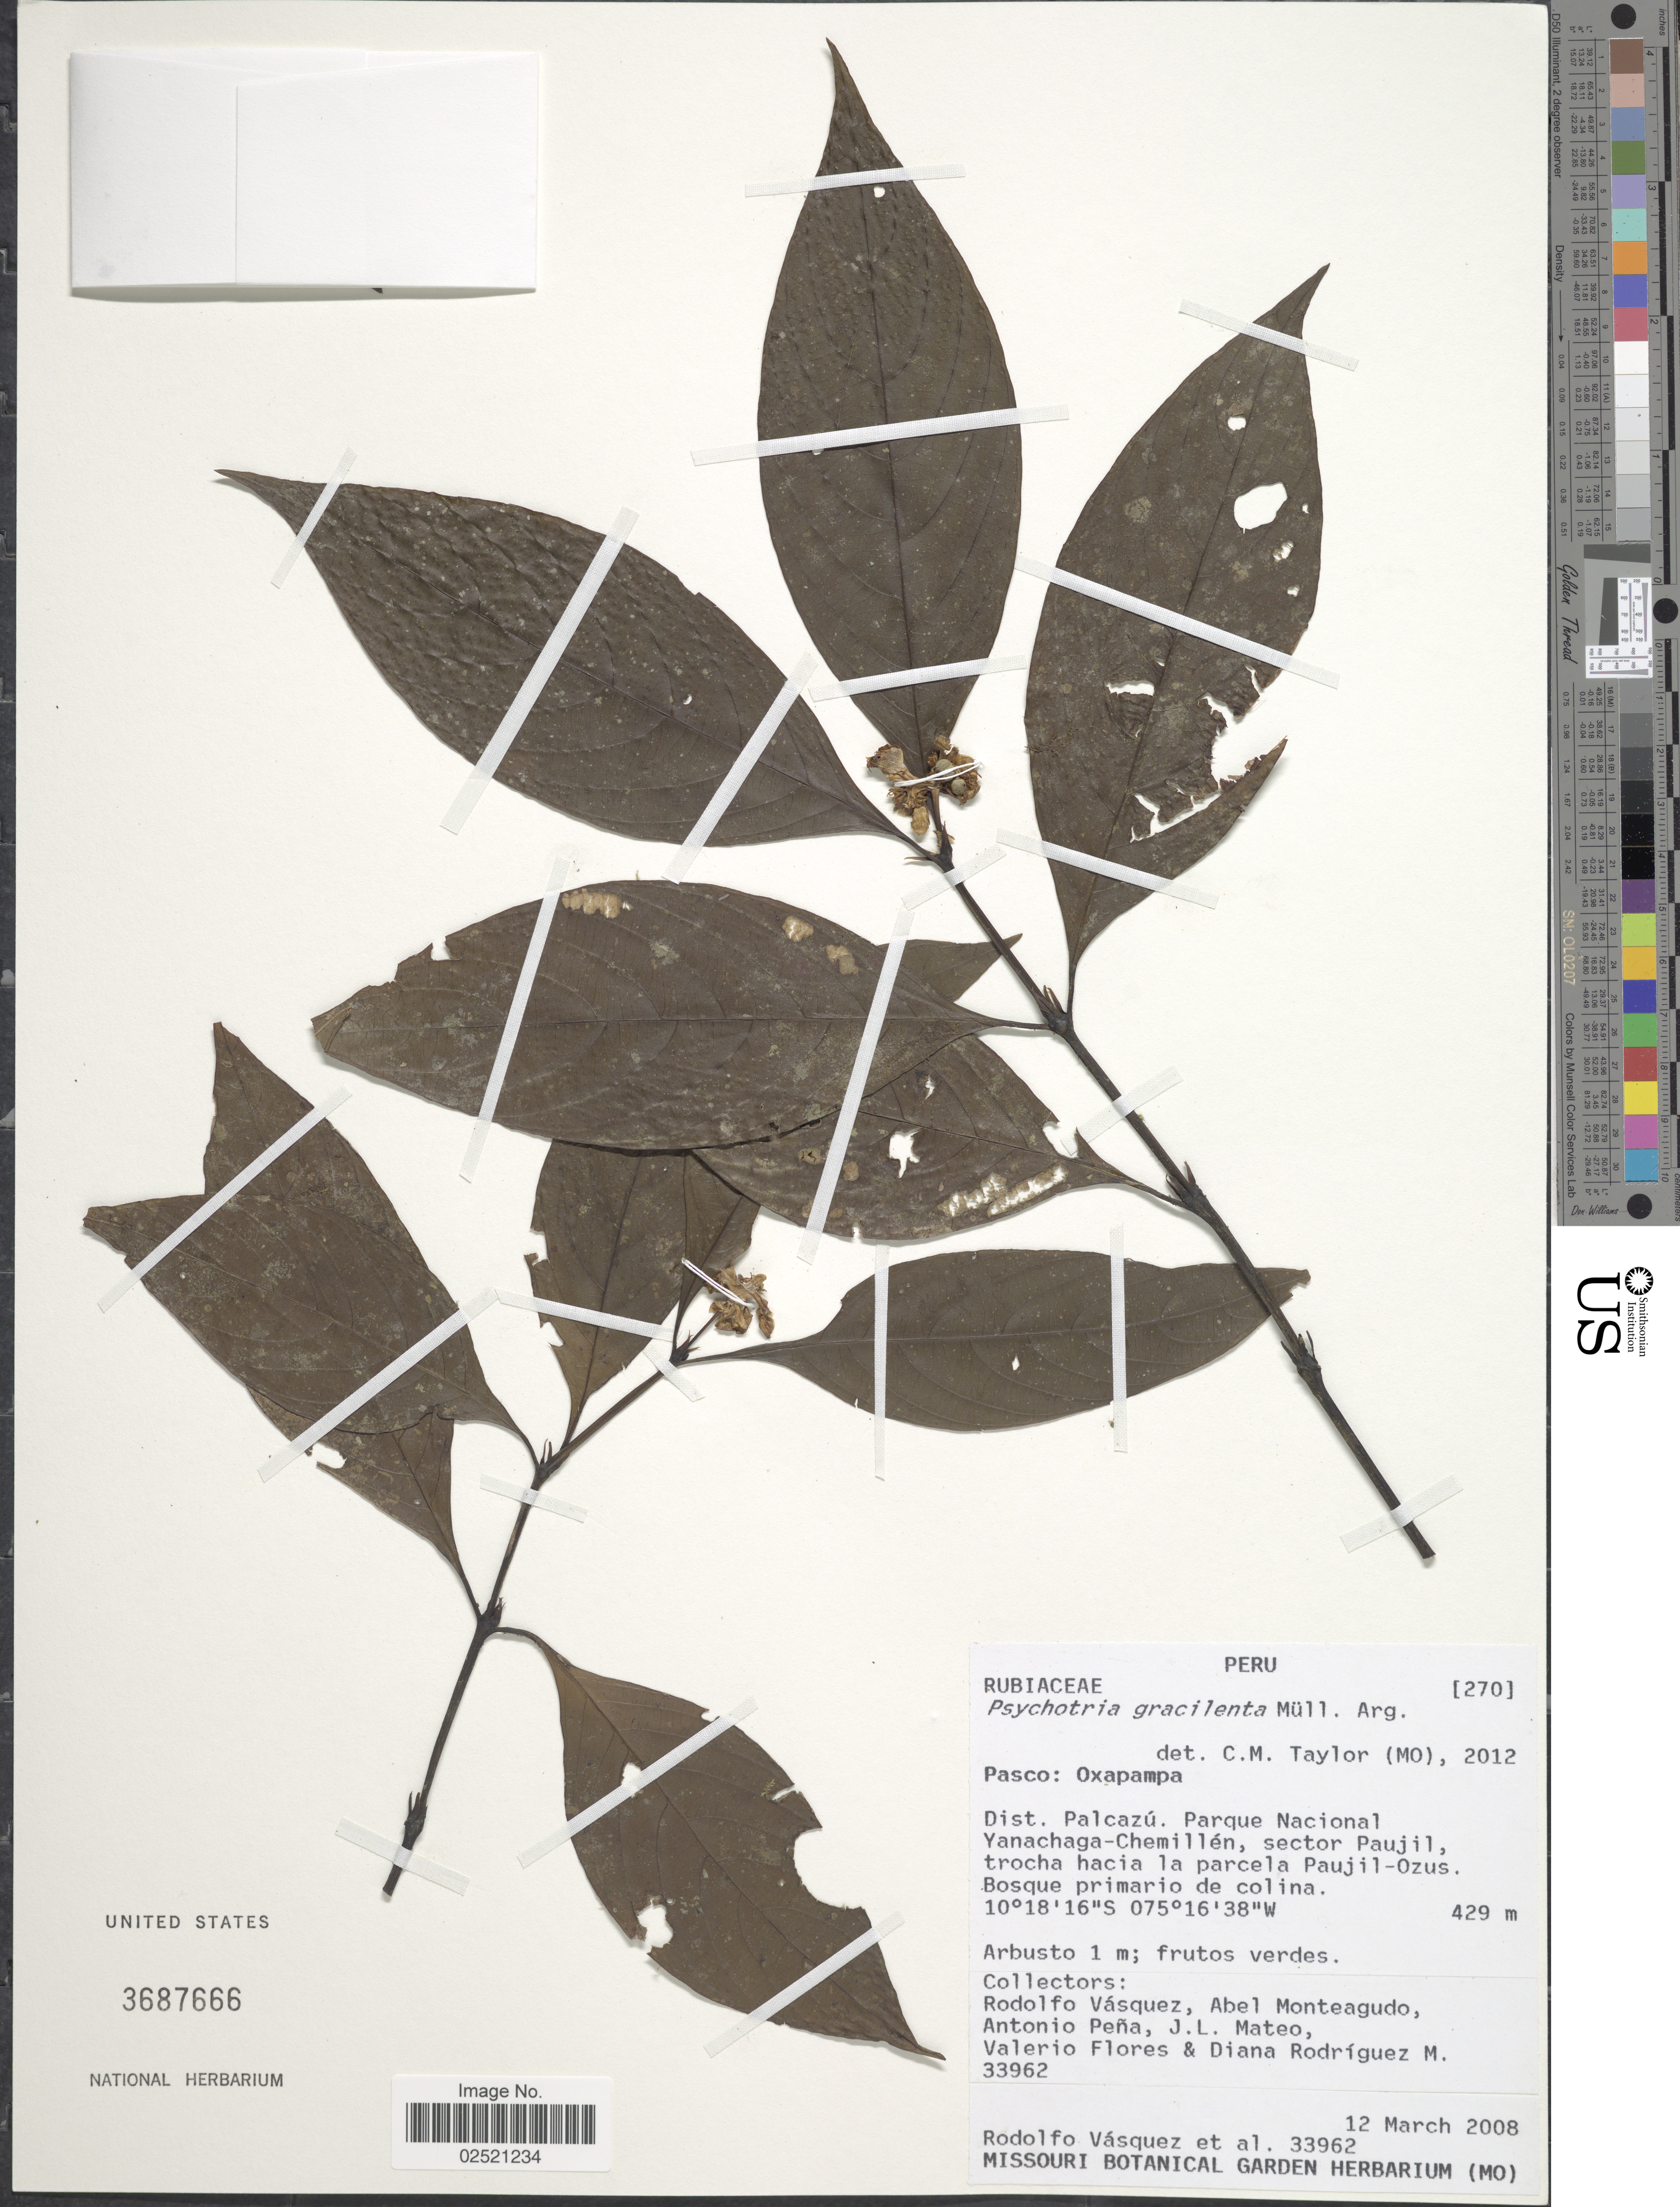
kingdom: Plantae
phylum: Tracheophyta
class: Magnoliopsida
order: Gentianales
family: Rubiaceae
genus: Psychotria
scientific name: Psychotria gracilenta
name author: Müll. Arg.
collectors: R. Vásquez, A. Monteagudo, A. Peña, J. Mateo & et al.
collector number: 33962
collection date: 2008-03-12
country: Peru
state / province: Pasco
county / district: Oxapampa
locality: Parque Nacional Yanachaga-Chemillen, sector Paujil, trocha hacia la parcela Paujil-Ozus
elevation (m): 429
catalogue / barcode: US 3687666